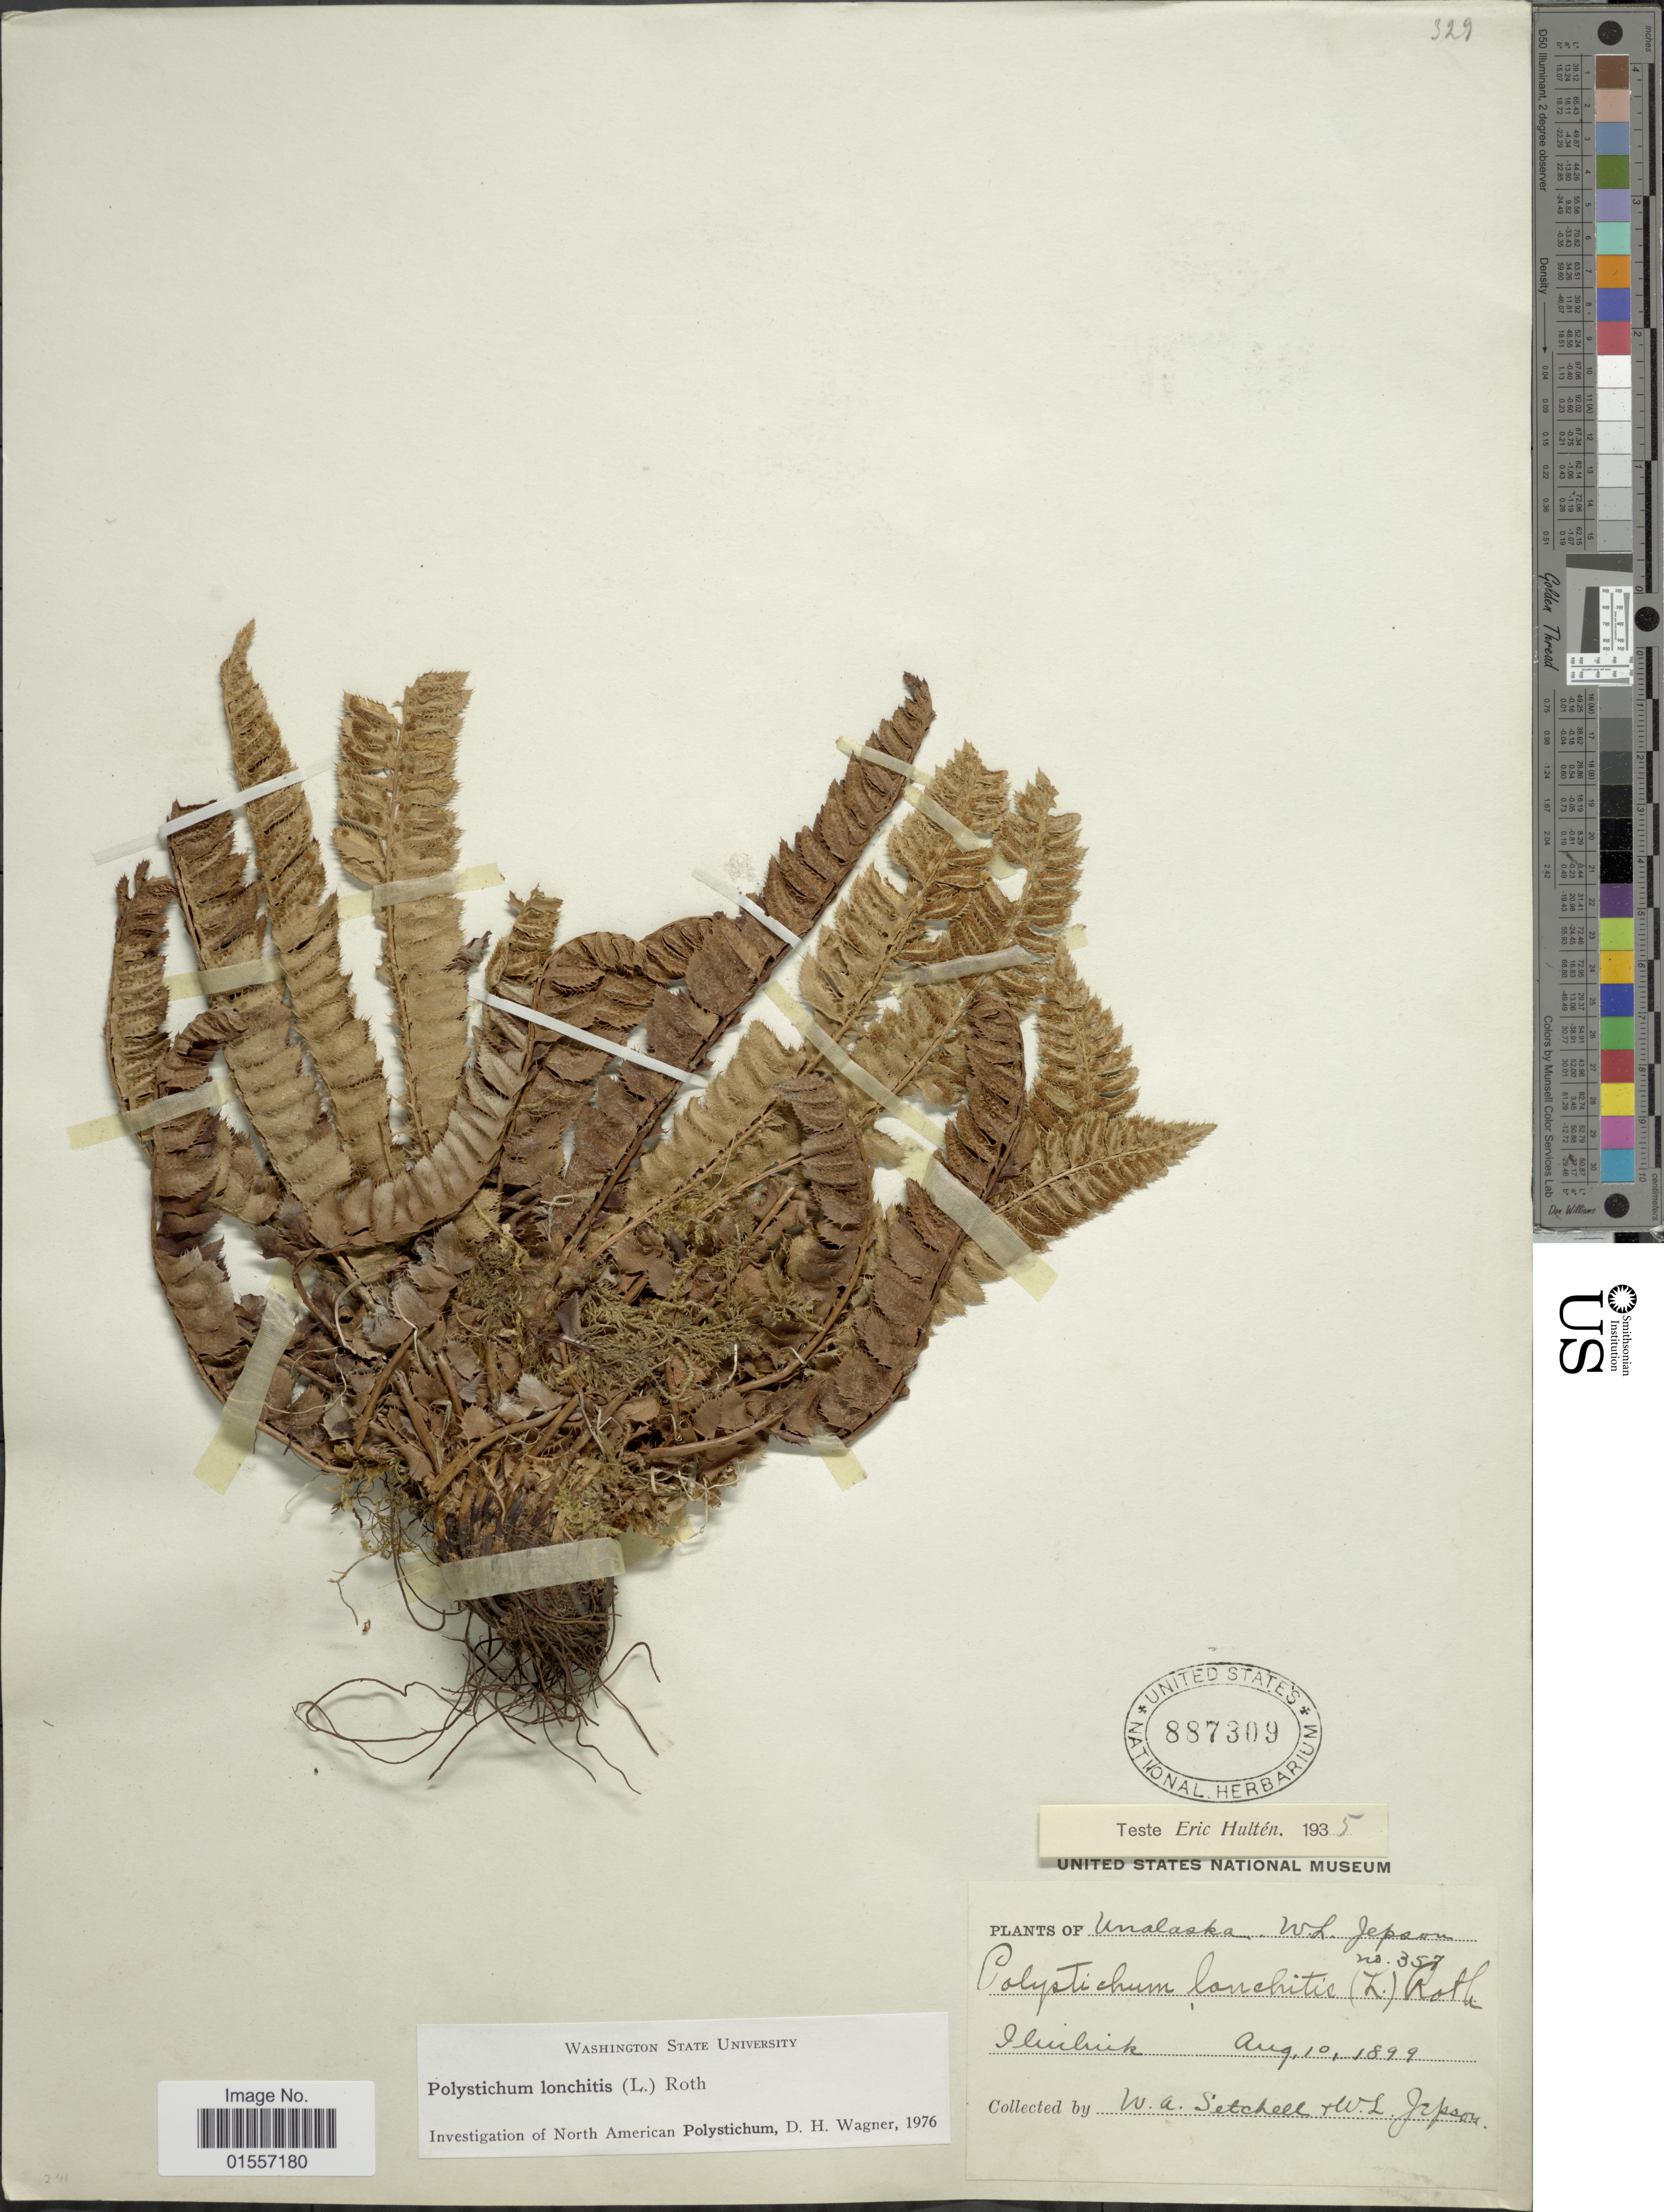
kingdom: Plantae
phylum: Tracheophyta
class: Polypodiopsida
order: Polypodiales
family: Dryopteridaceae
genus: Polystichum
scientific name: Polystichum lonchitis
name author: (Roth) L.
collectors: W. Setchell & W. L. Jepson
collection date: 1899-08-10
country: United States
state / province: Alaska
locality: Unalaska, W.L. Jepson, Iliuliuk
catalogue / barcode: US 887309